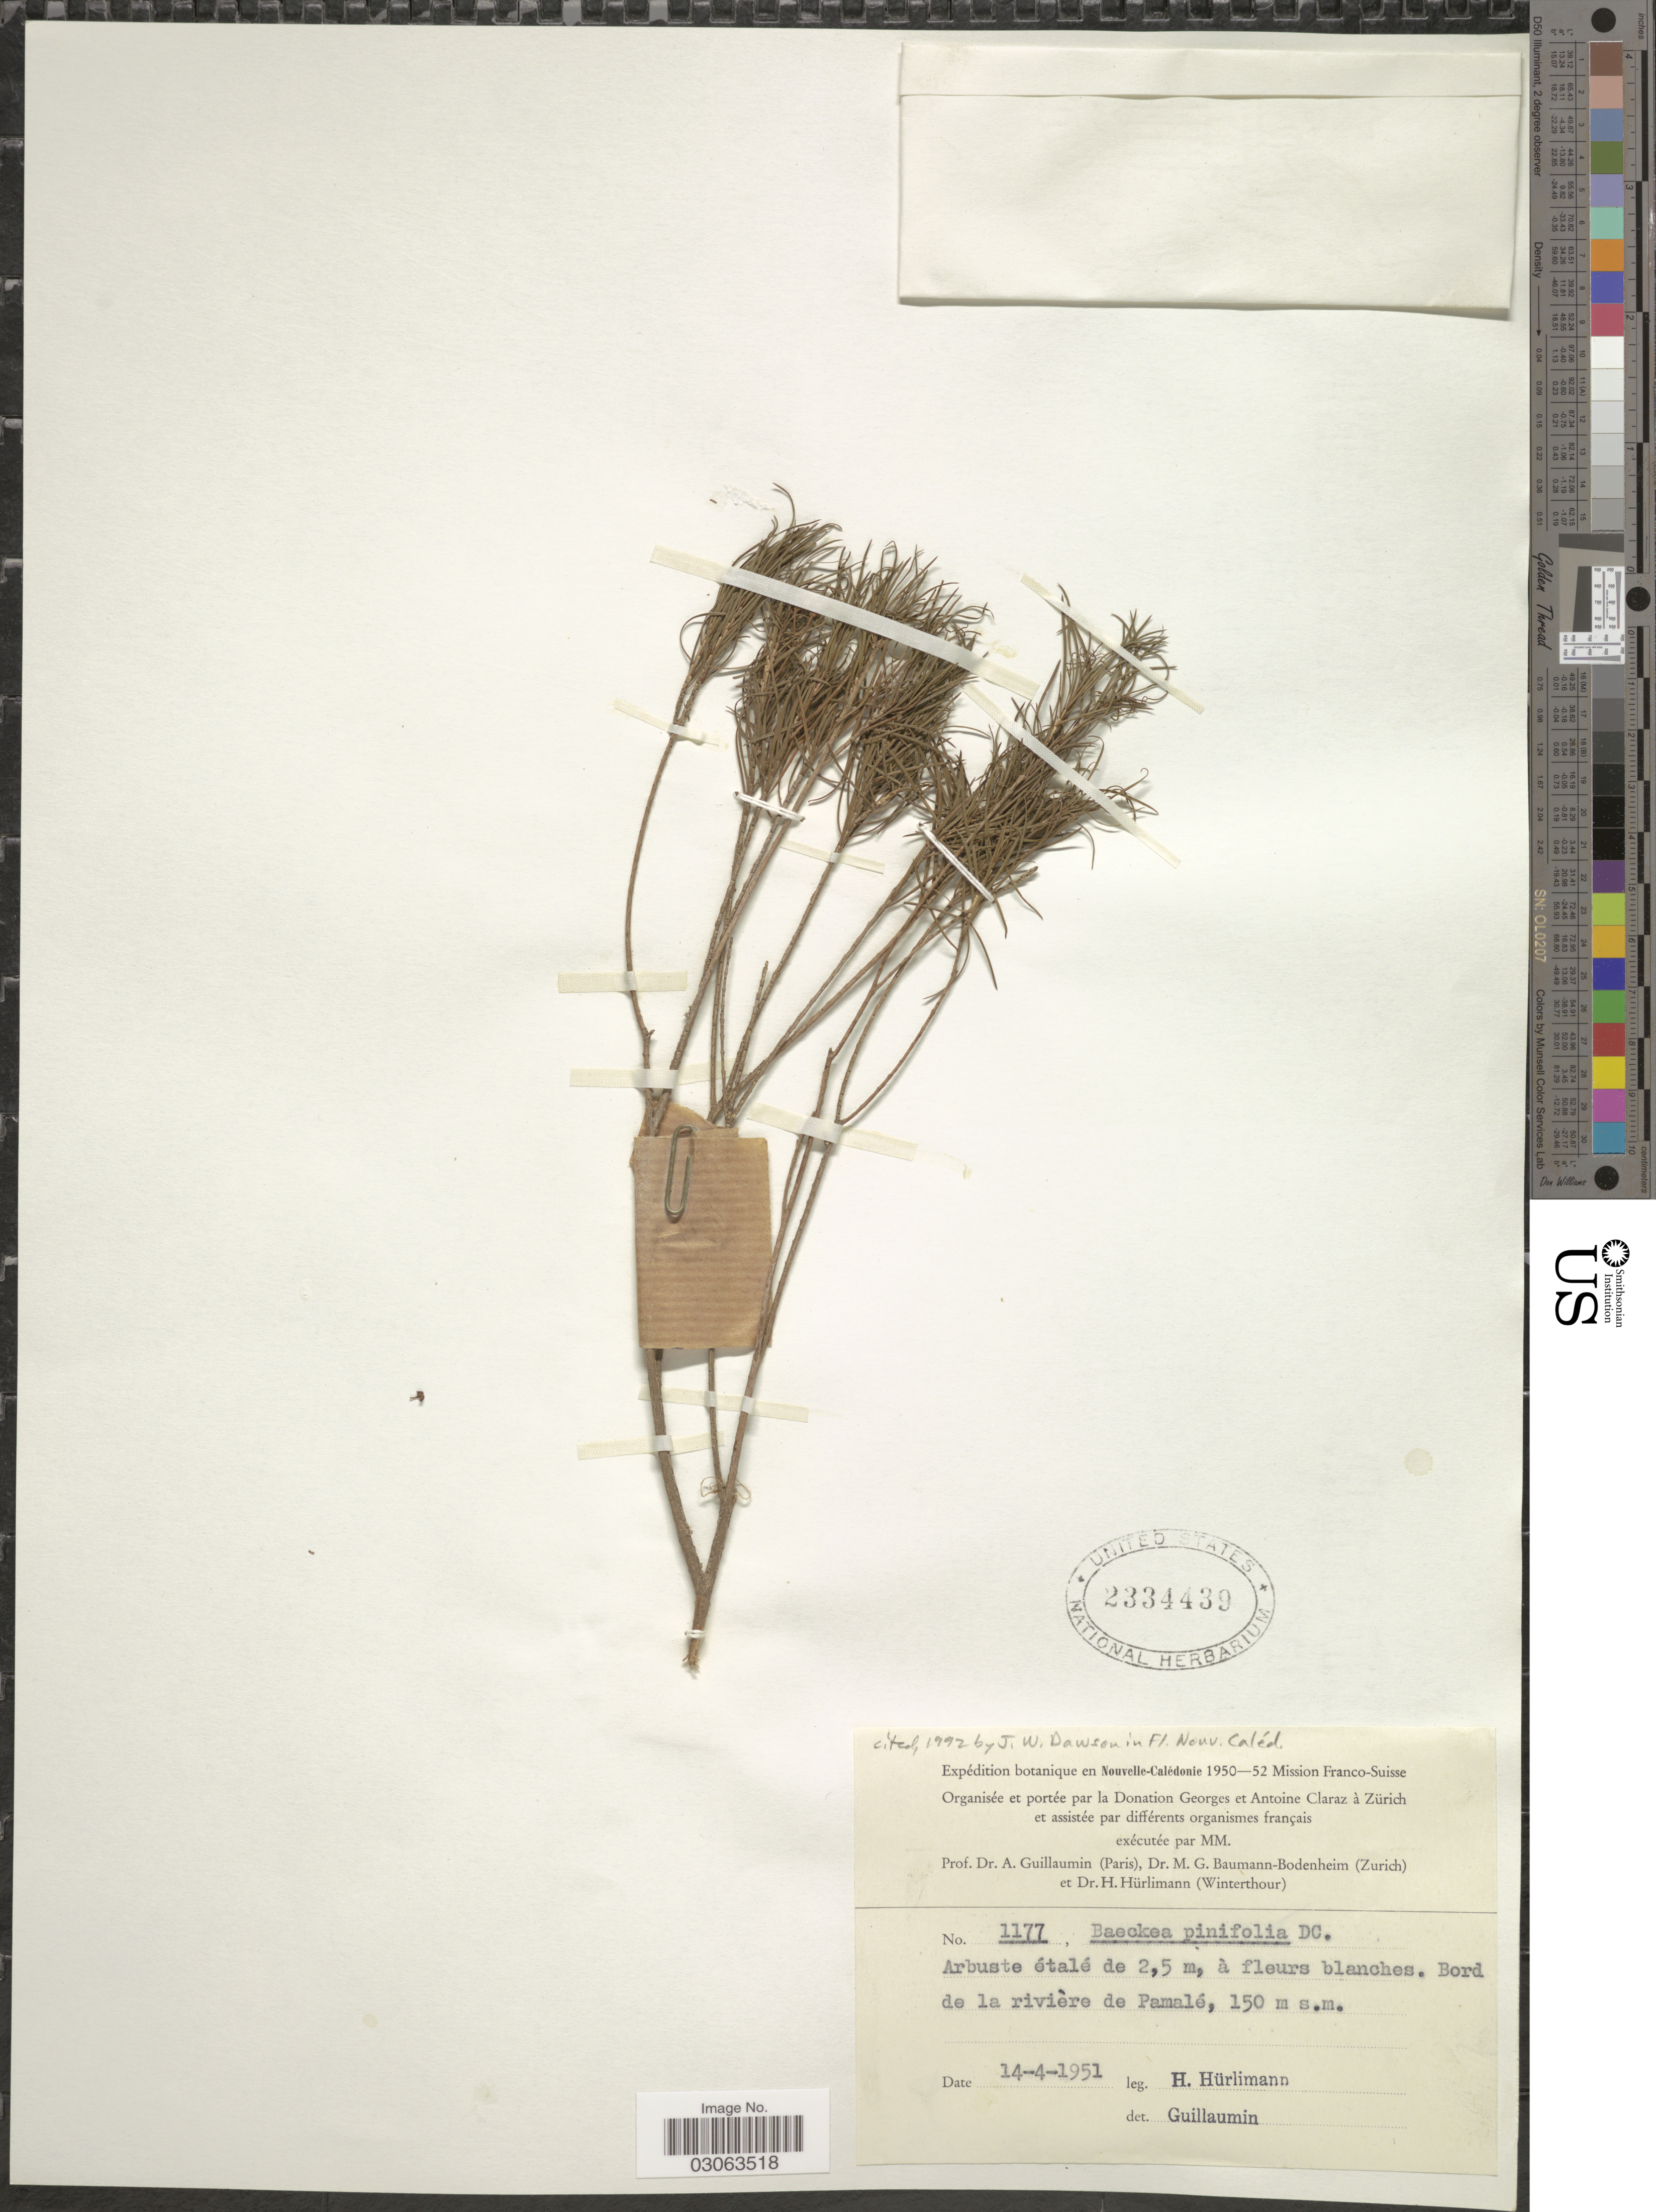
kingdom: Plantae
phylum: Tracheophyta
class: Magnoliopsida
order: Myrtales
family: Myrtaceae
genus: Sannantha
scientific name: Sannantha pinifolia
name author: (Labill.) P.G. Wilson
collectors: H. Hürlimann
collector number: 1177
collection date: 1951-04-14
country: New Caledonia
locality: Bord de la rivière de Pamalé.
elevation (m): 150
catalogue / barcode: US 2334439